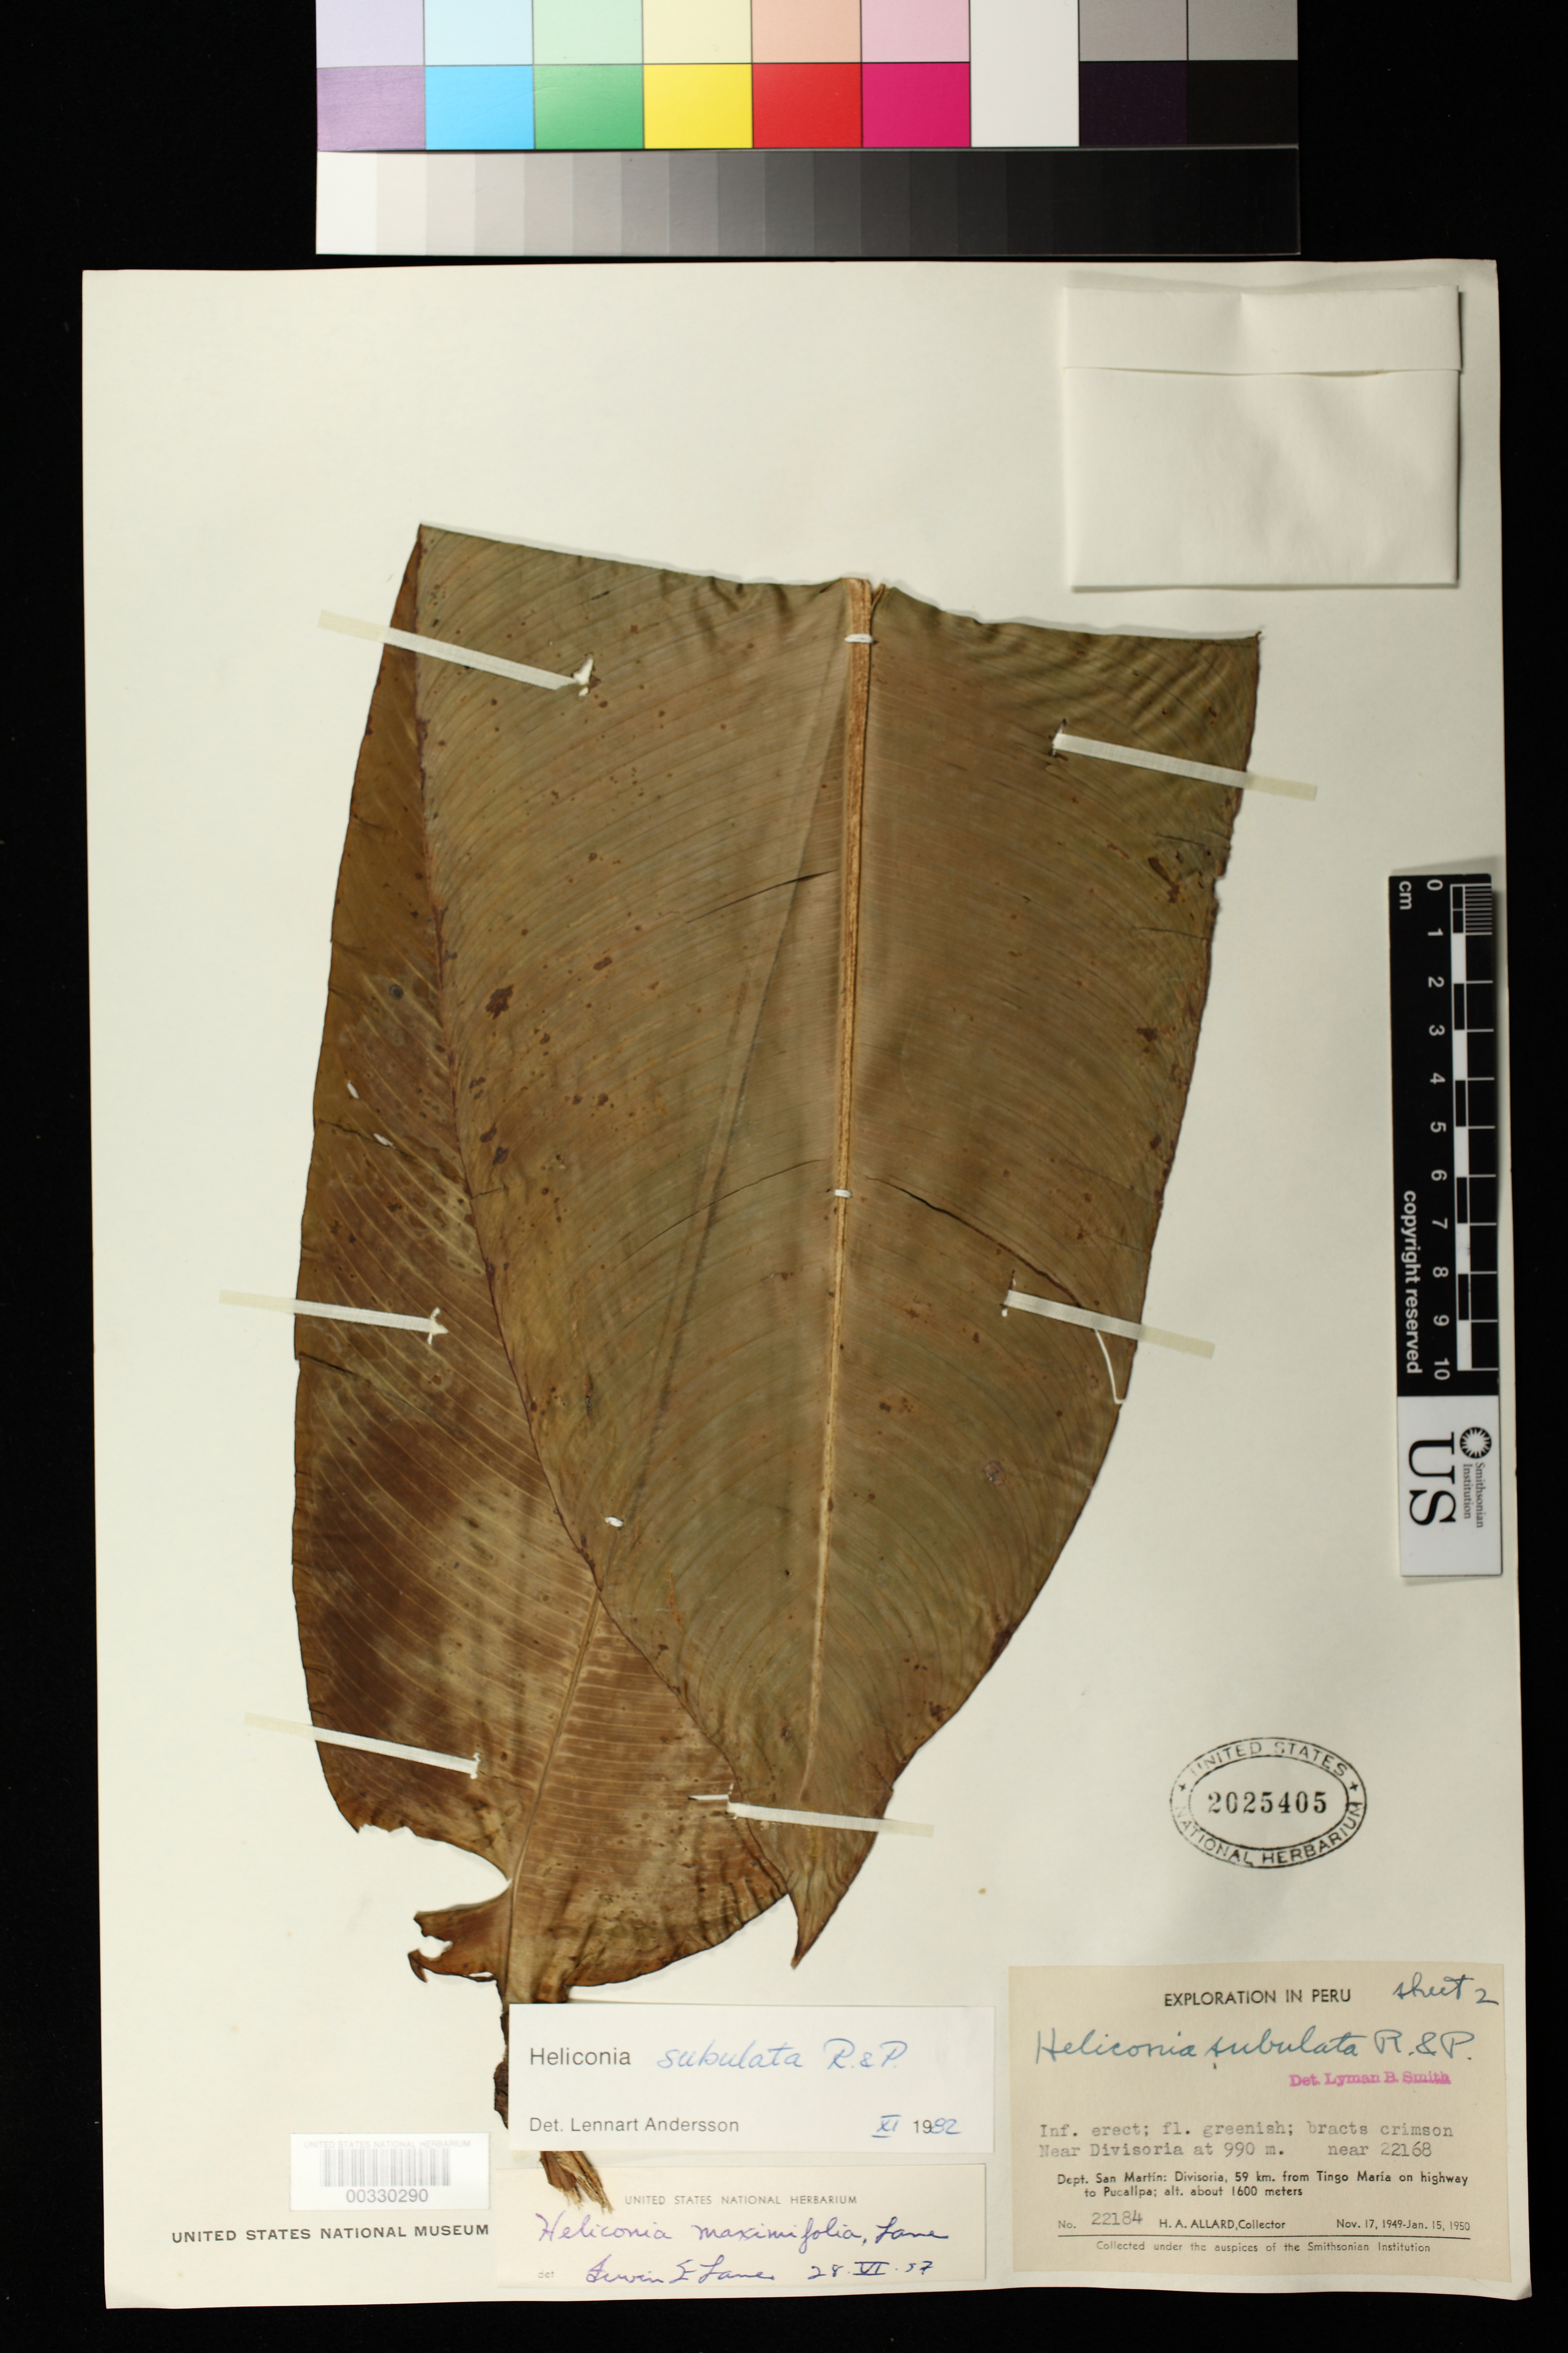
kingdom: Plantae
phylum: Tracheophyta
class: Liliopsida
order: Zingiberales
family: Heliconiaceae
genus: Heliconia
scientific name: Heliconia subulata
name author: Ruiz & Pav.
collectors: H. A. Allard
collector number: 22184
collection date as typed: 17 Nov 1949 to 15 Jan 1950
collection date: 1949-11-17/1950-01-15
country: Peru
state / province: San Martín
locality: near Divisoria, near HAA # 22168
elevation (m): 990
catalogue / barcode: US 2025405